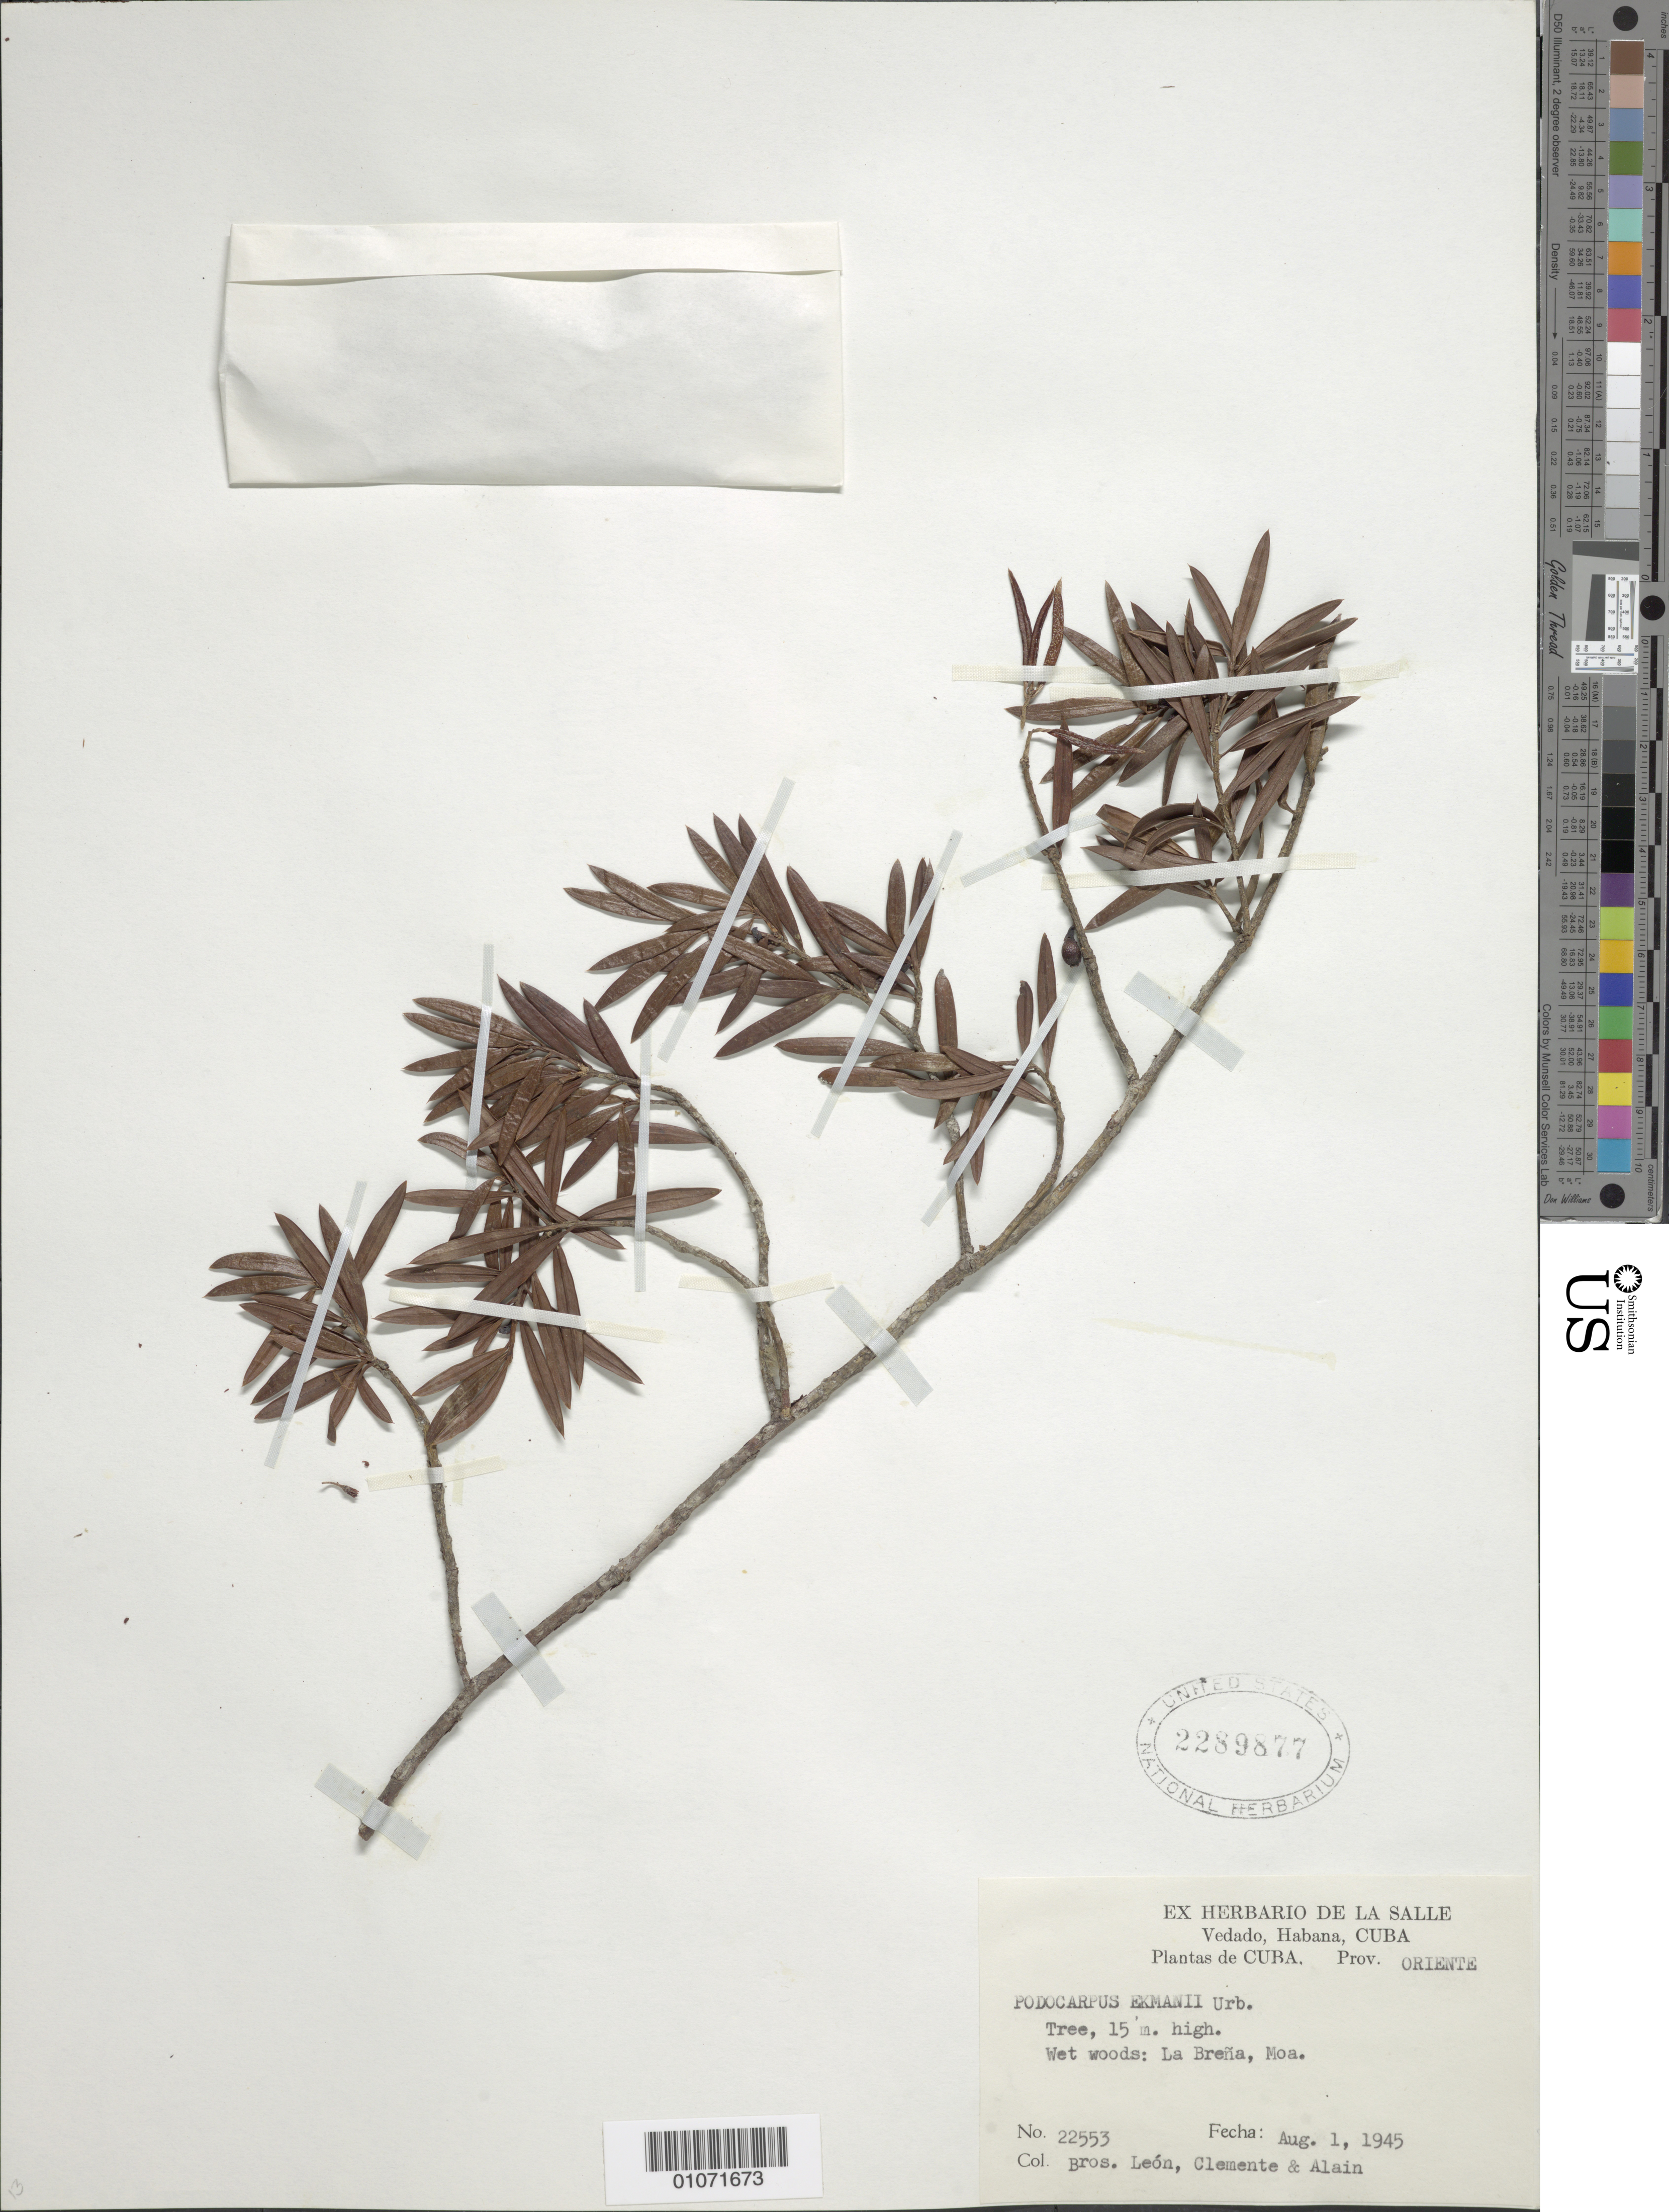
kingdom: Plantae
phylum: Tracheophyta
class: Pinopsida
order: Pinales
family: Podocarpaceae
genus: Podocarpus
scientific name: Podocarpus ekmanii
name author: Urb.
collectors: Bro. León, B. Clement & A. H. Liogier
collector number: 22533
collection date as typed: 01 Aug 1945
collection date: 1945-08-01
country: Cuba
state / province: Holguín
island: Cuba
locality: Wet woods: La Brena Moa Oriente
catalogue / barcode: US 2289877